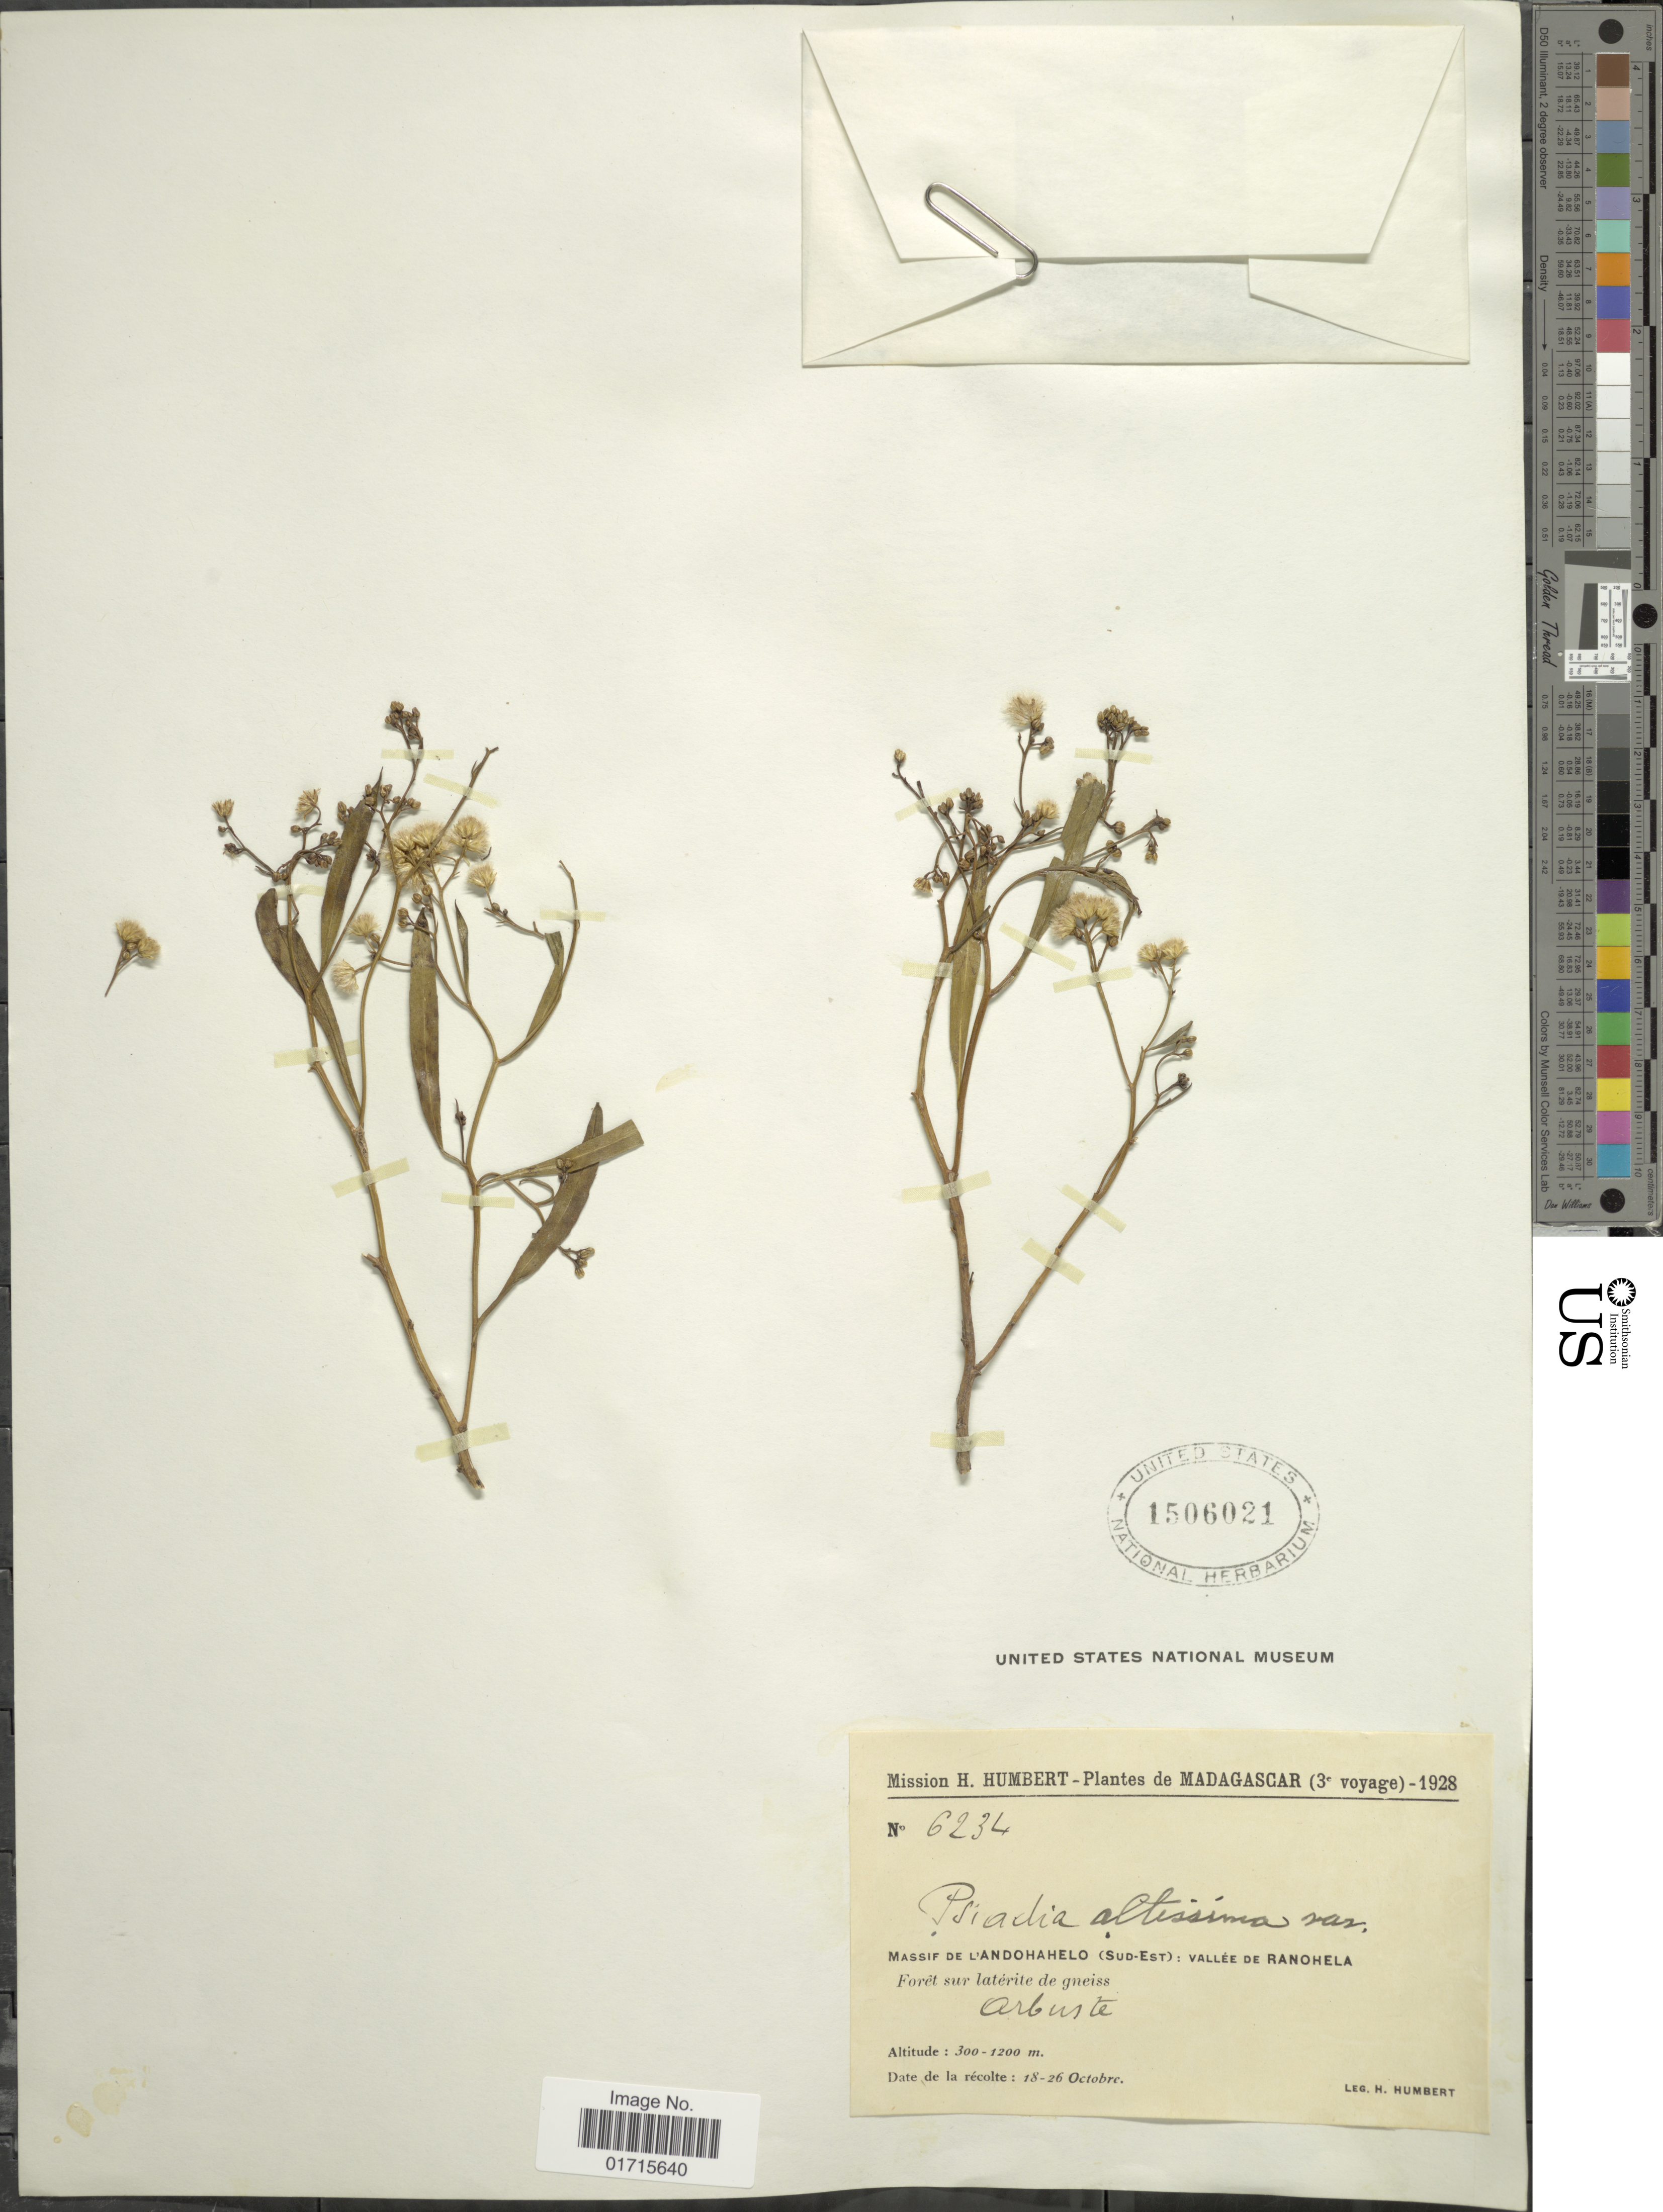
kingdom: Plantae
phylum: Tracheophyta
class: Magnoliopsida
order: Asterales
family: Asteraceae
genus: Psiadia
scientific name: Psiadia altissima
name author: Benth.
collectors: H. Humbert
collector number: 6234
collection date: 1928-10-18/1928-10-26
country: Madagascar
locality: Massif deL'Andohahelo (Sud-Est): Vallee de Ranohela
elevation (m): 300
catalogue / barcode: US 1506021